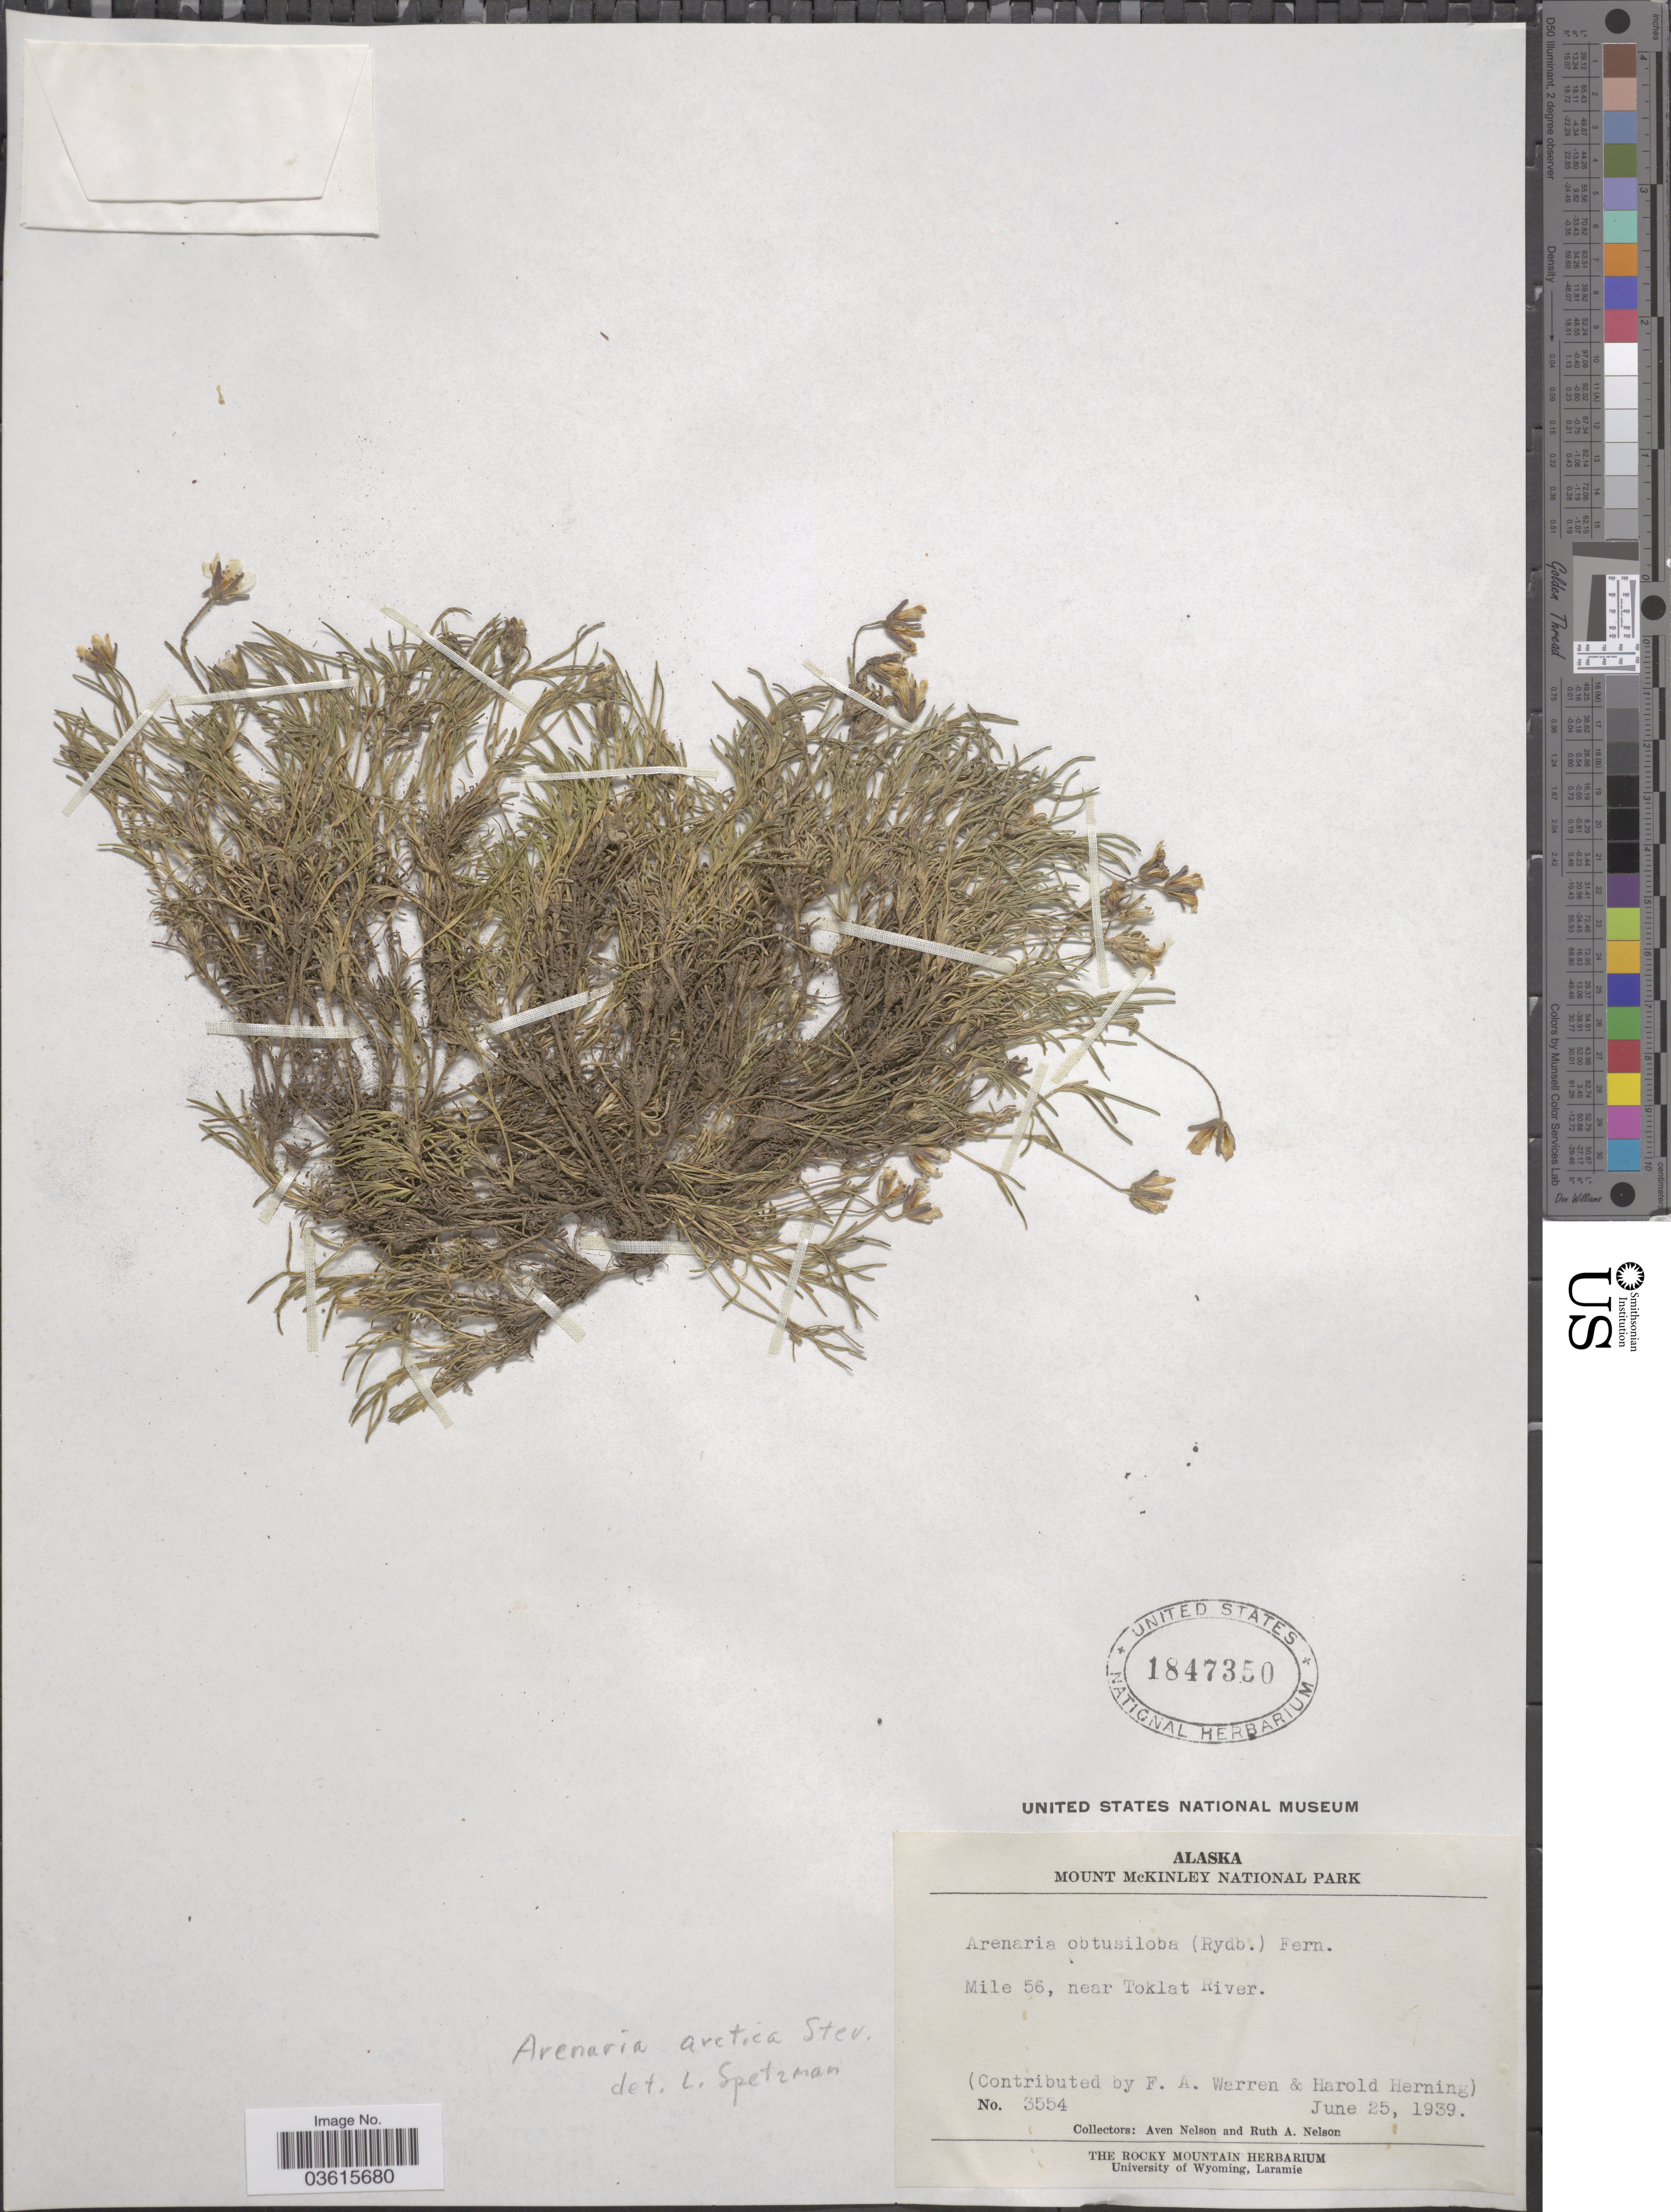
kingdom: Plantae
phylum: Tracheophyta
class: Magnoliopsida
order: Caryophyllales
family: Caryophyllaceae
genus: Cherleria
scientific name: Cherleria arctica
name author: (Steven ex Ser.) A.J. Moore & Dillenb.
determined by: Strong, M. T., (US), Smithsonian Institution - National Museum of Natural History (UNITED STATES)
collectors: A. Nelson & R. A. Nelson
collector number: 3554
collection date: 1939-06-25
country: United States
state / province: Alaska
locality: Mount McKinley National Park. Mile 56, near Toklat River.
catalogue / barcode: US 1847350